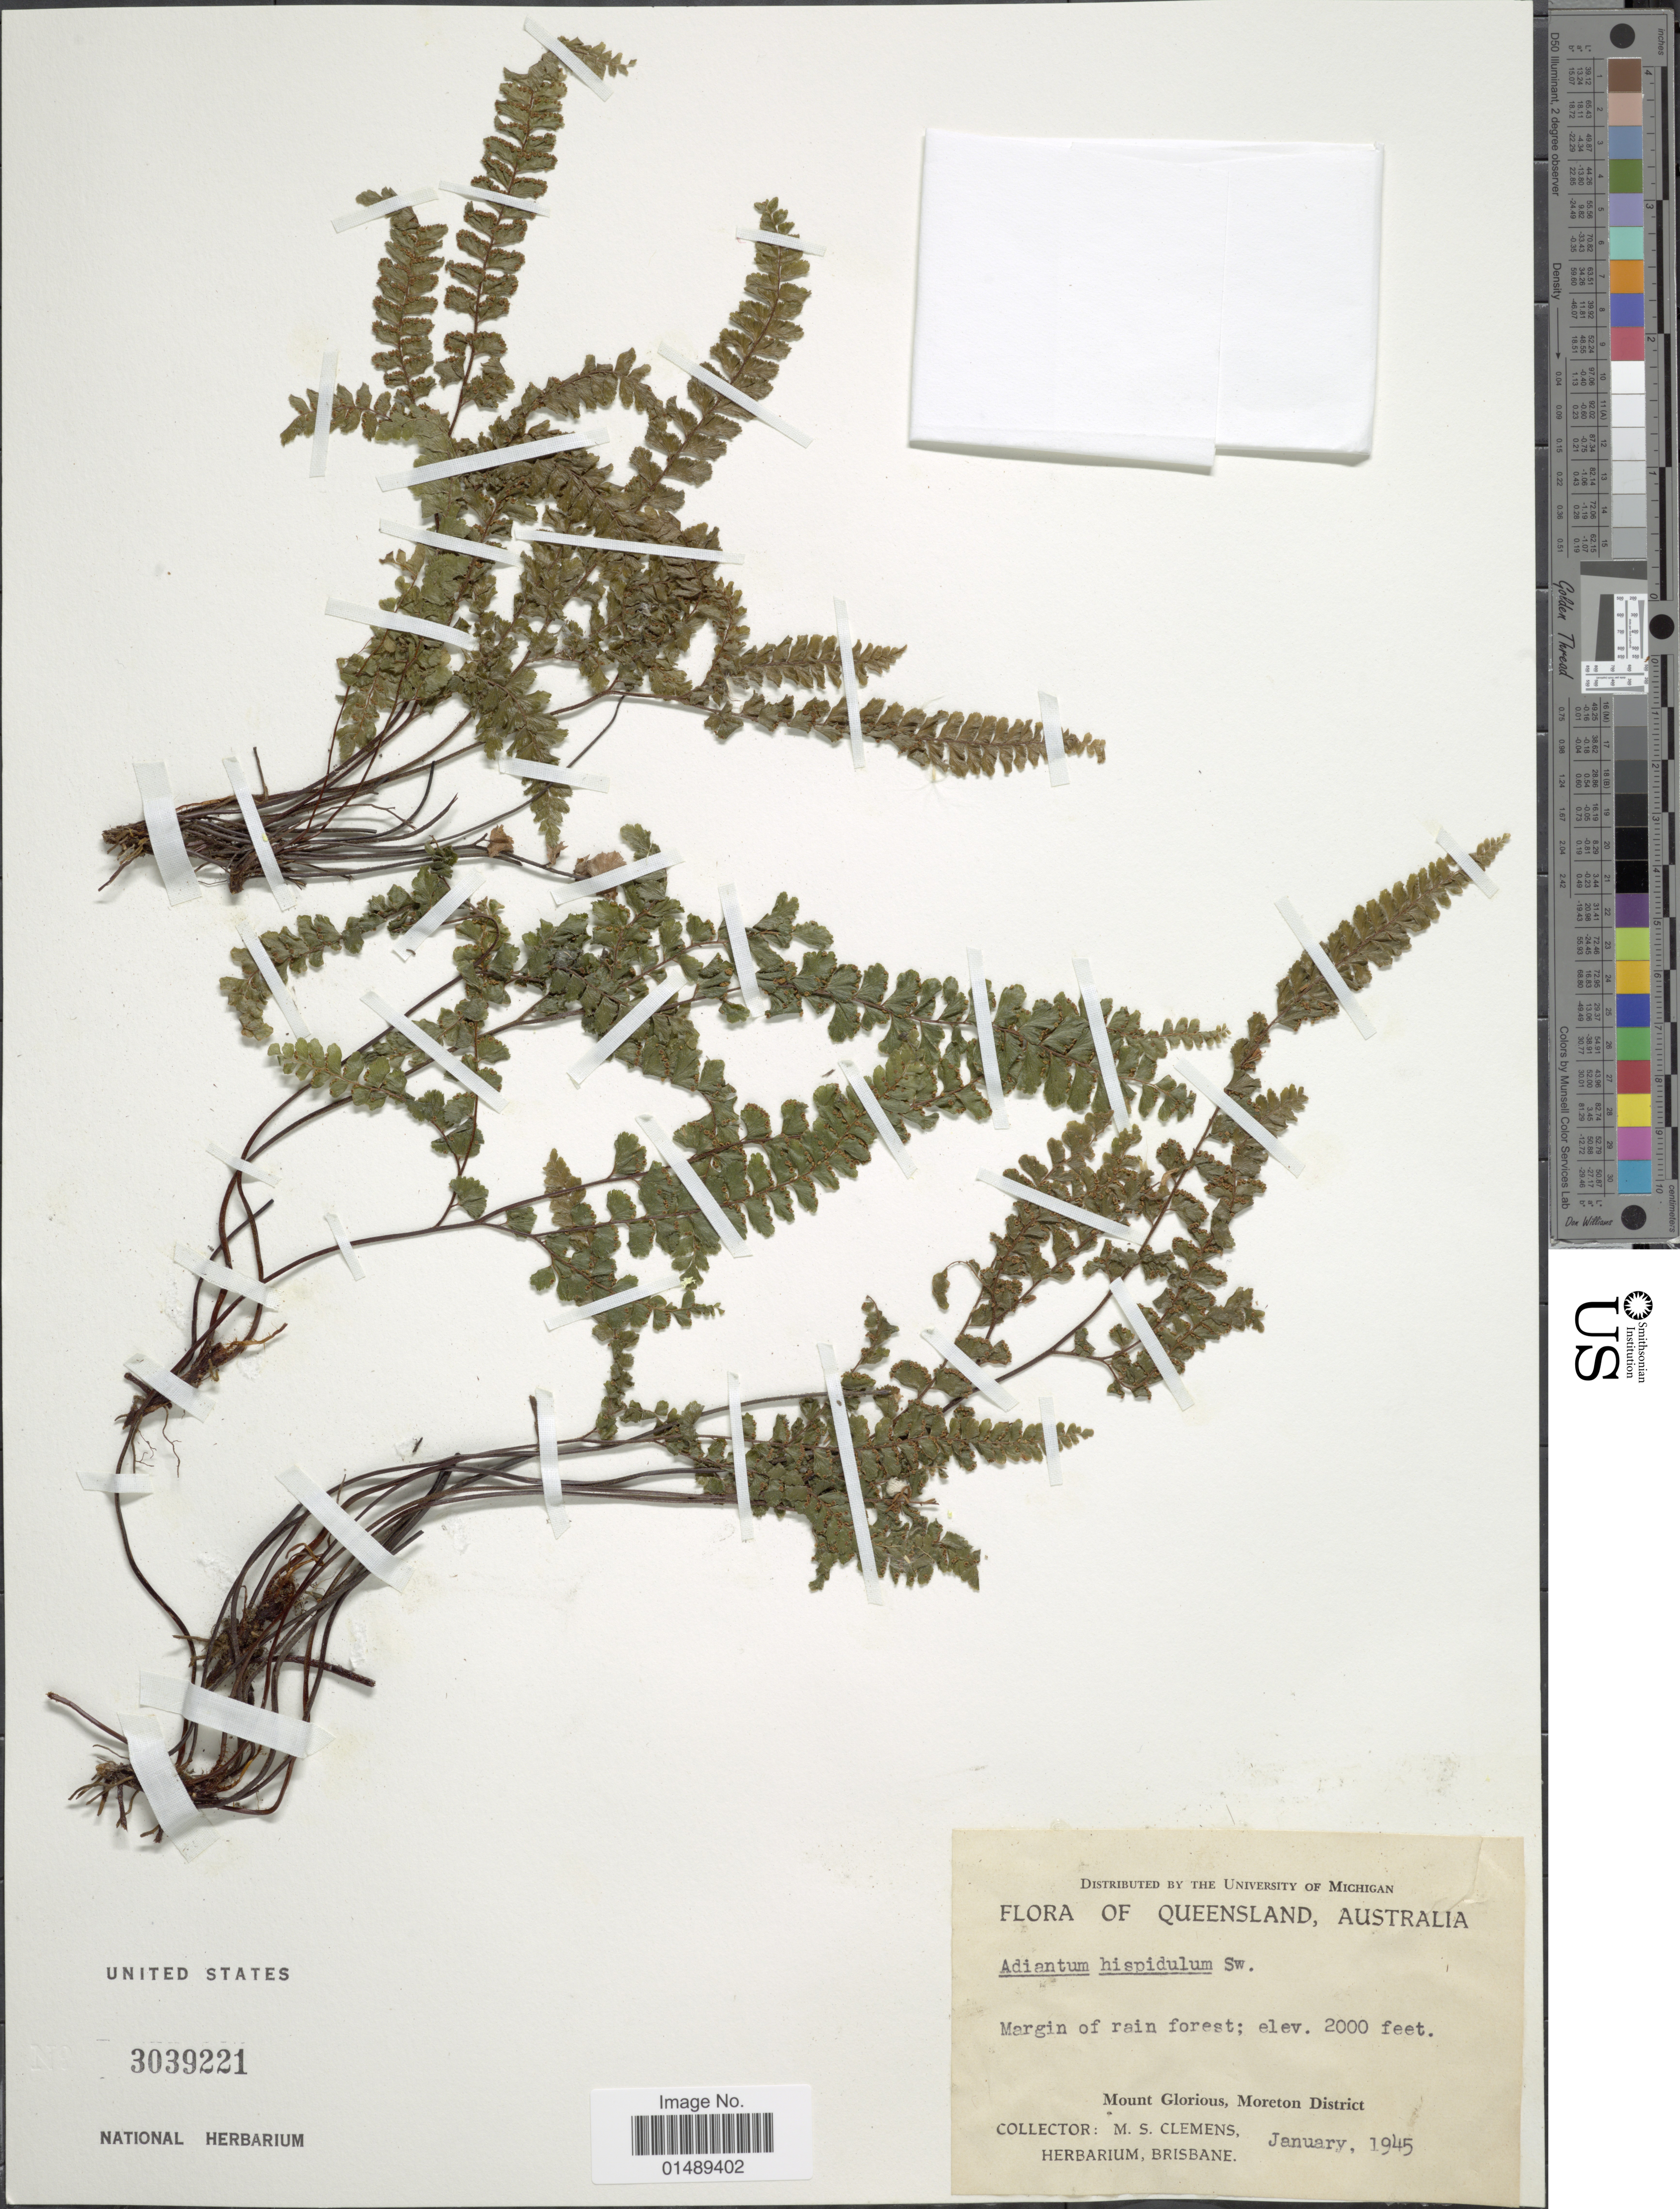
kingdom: Plantae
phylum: Tracheophyta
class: Polypodiopsida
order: Polypodiales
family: Pteridaceae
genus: Adiantum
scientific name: Adiantum hispidulum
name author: Sw.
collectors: M. S. Clemens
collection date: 1945-01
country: Australia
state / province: Queensland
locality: Mount Glorious, Moreton District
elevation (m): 610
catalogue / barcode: US 3039221